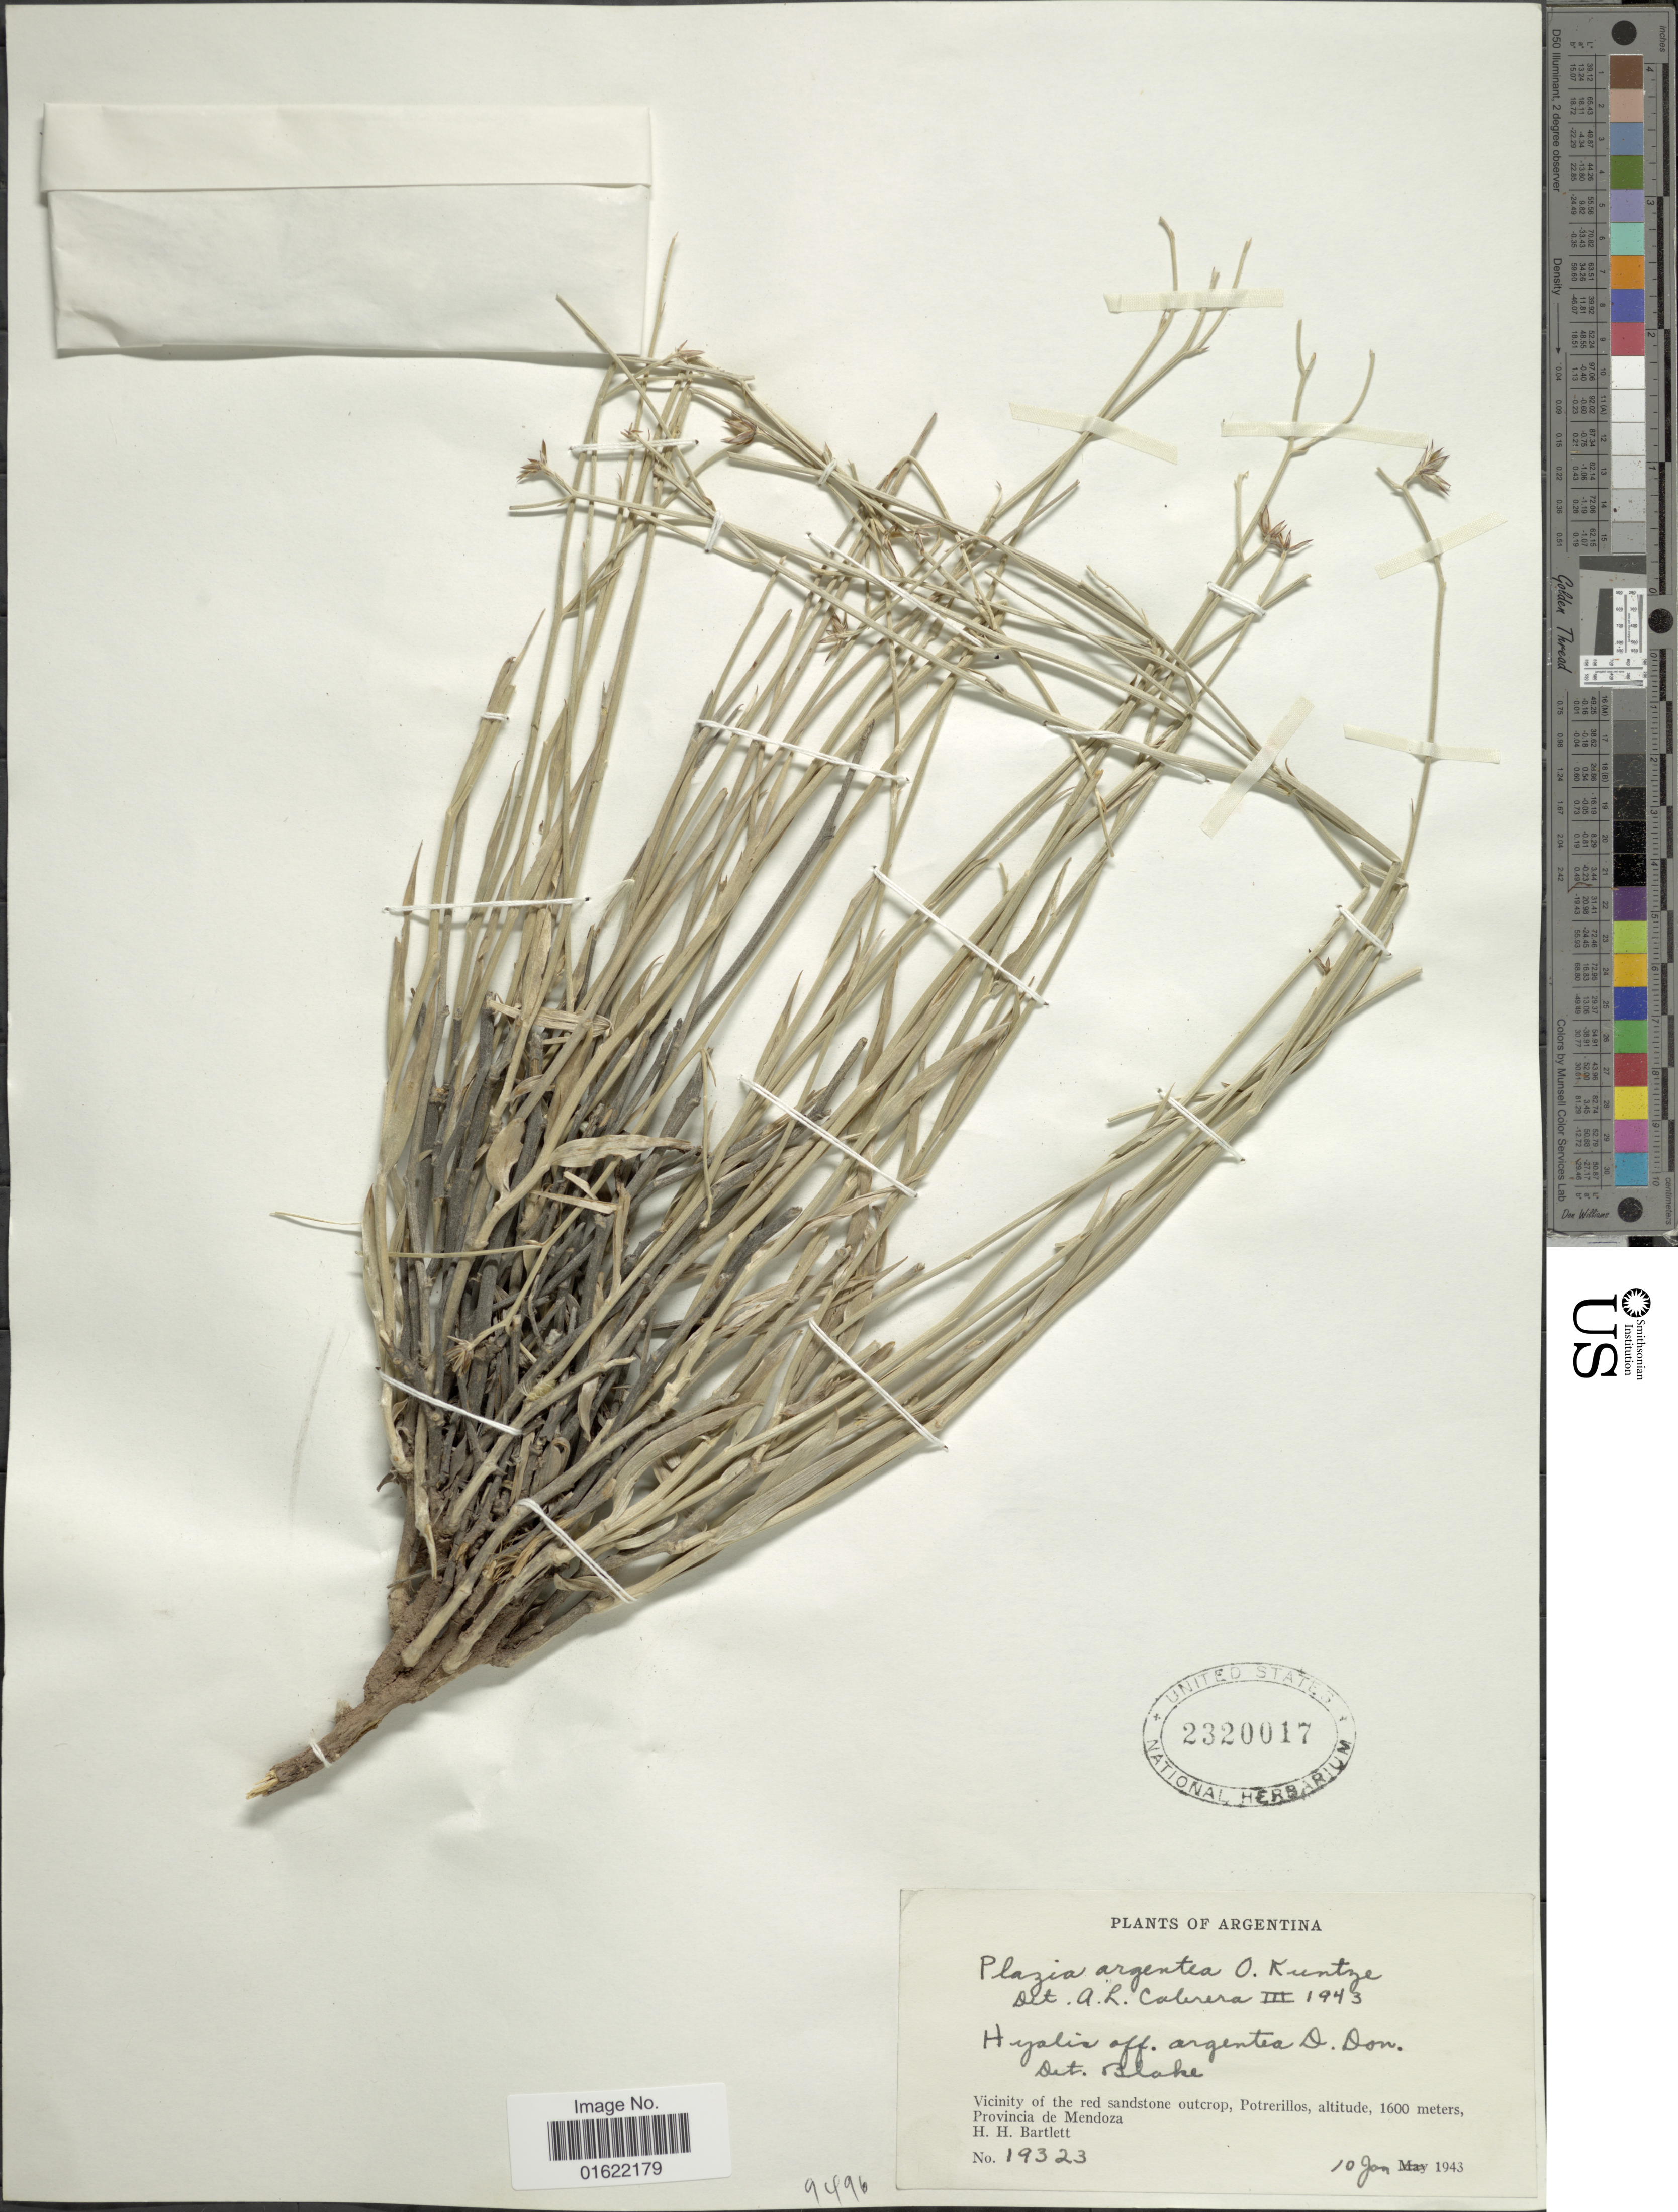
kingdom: Plantae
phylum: Tracheophyta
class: Magnoliopsida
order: Asterales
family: Asteraceae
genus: Hyalis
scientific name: Hyalis argentea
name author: D. Don ex Hook. & Arn.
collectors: H. H. Bartlett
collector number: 19323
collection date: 1943-01-10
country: Argentina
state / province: Mendoza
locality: Vicinity of the red sandstone outcrop, Potrerillos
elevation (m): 1600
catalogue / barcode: US 2320017